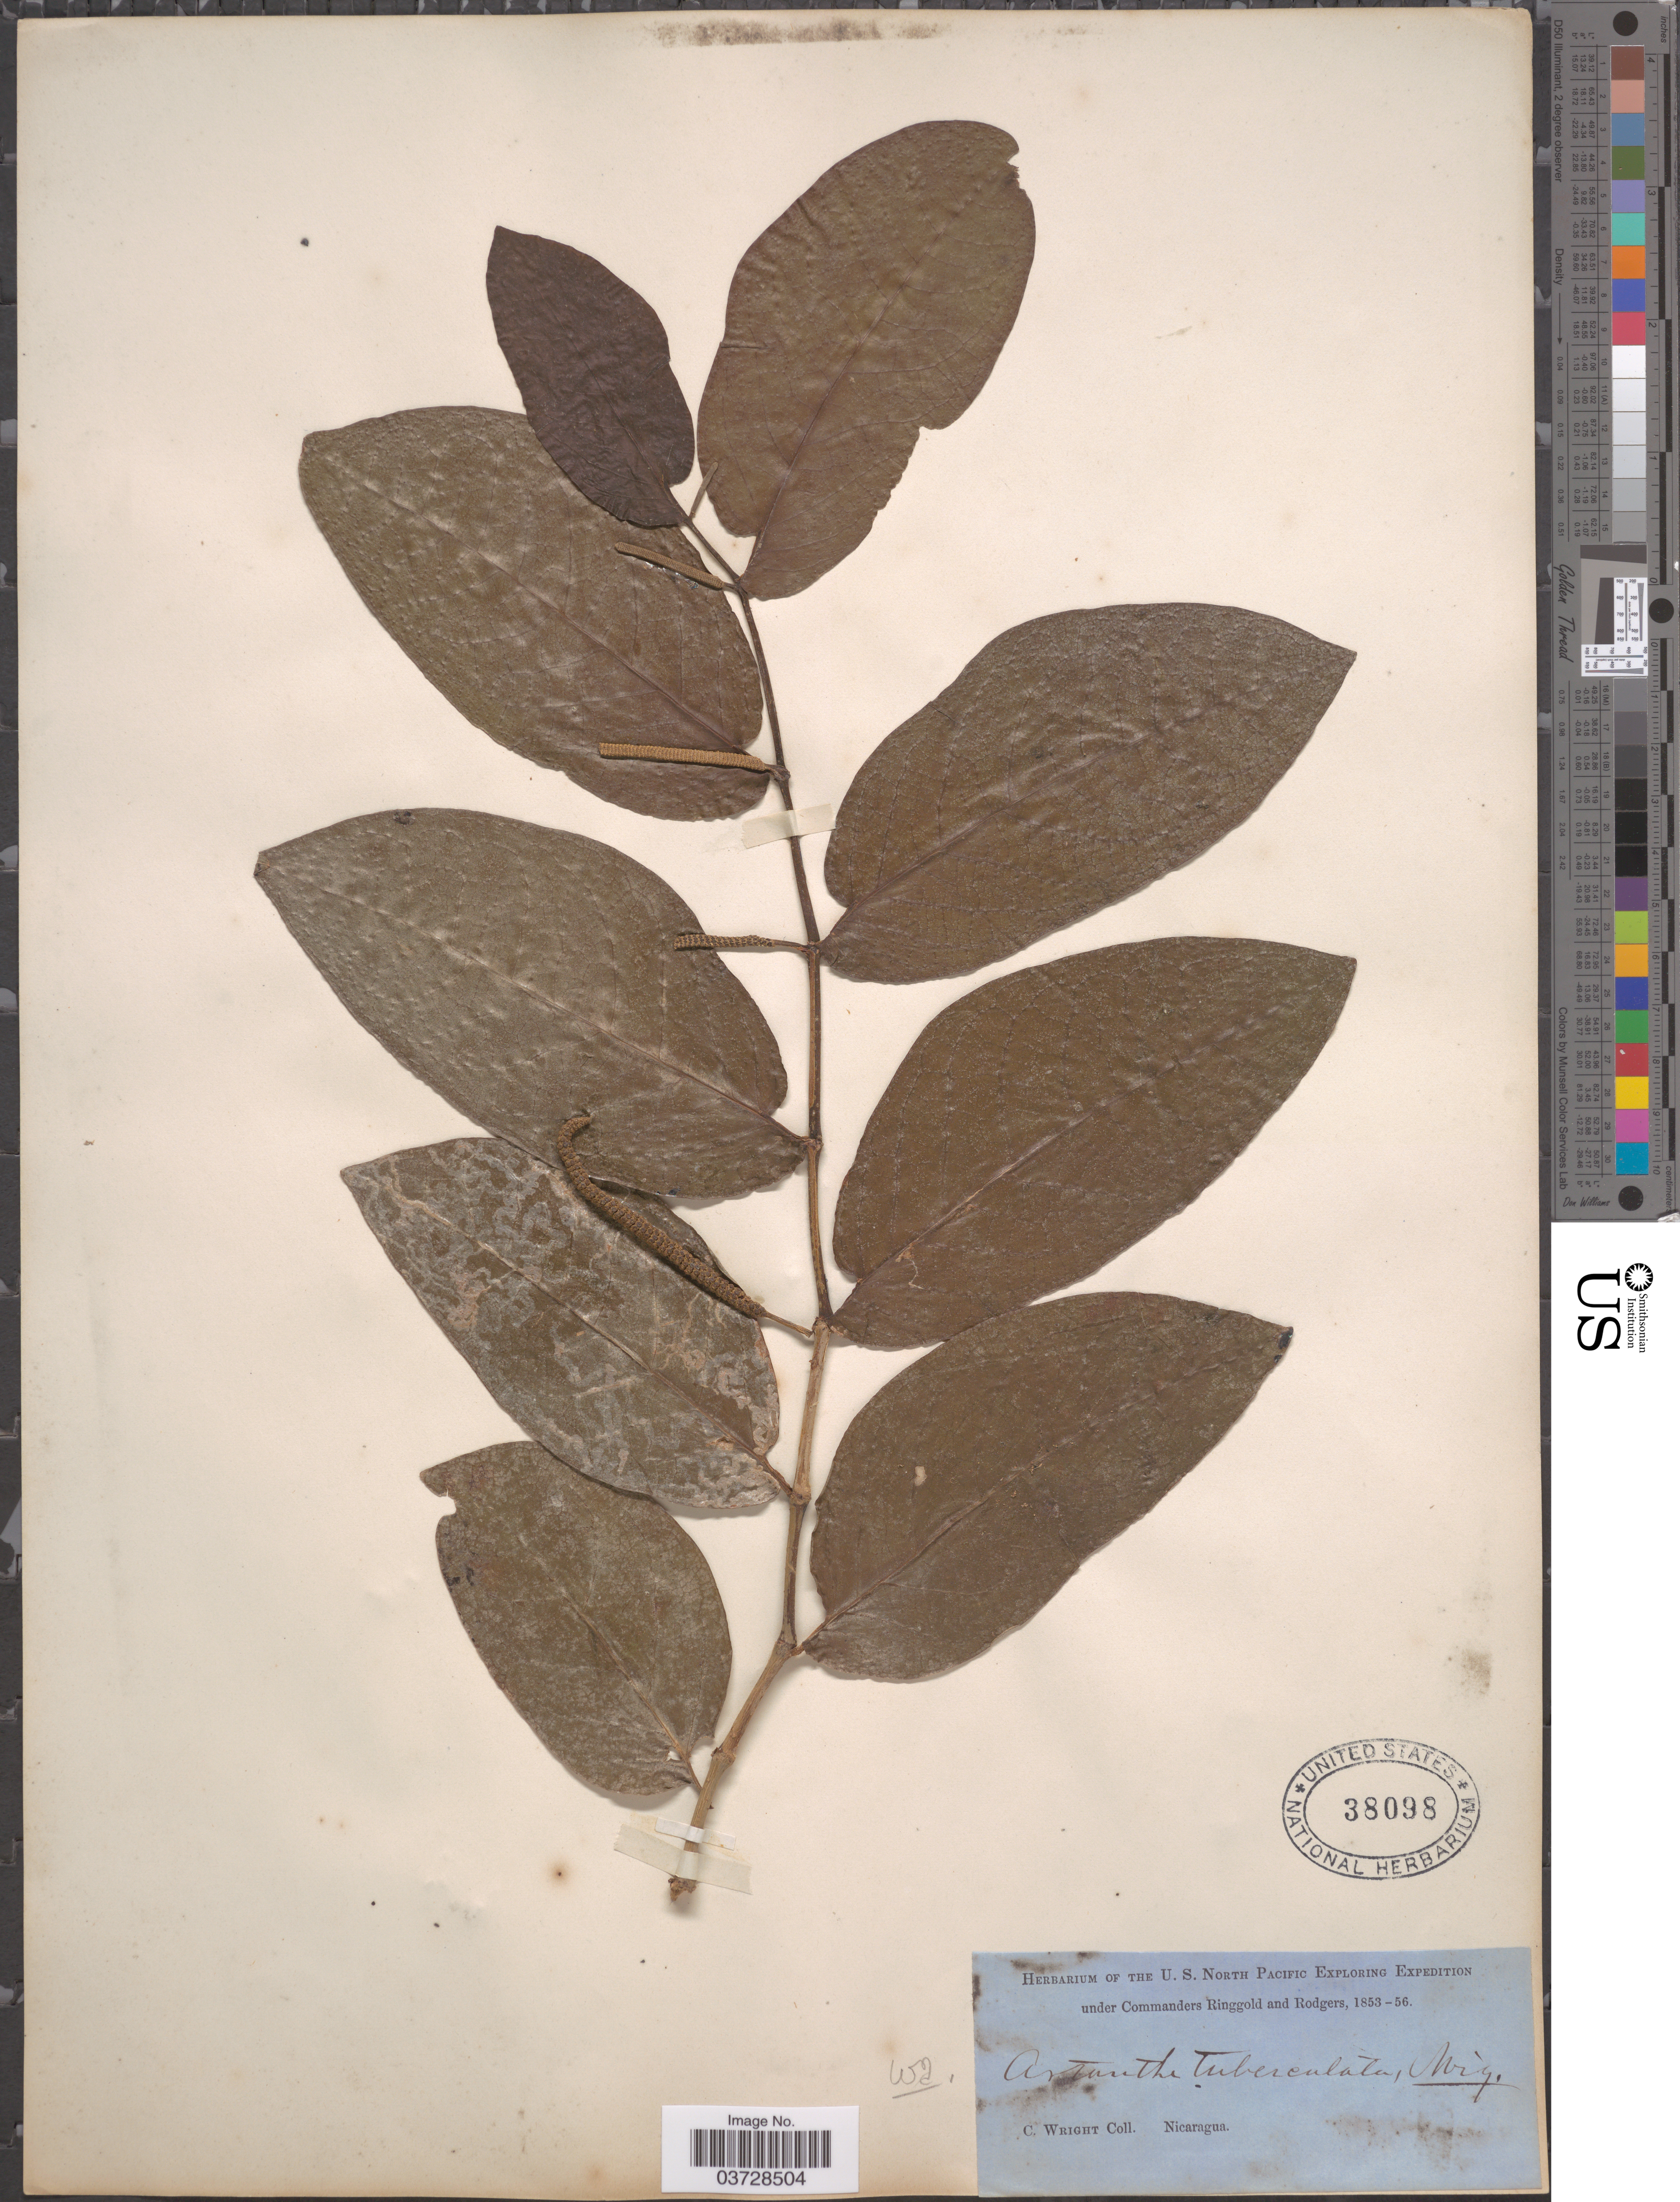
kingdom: Plantae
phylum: Tracheophyta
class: Magnoliopsida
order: Piperales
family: Piperaceae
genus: Piper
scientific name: Piper tuberculatum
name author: Jacq.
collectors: C. Wright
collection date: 1853/1856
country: Nicaragua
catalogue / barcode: US 38098